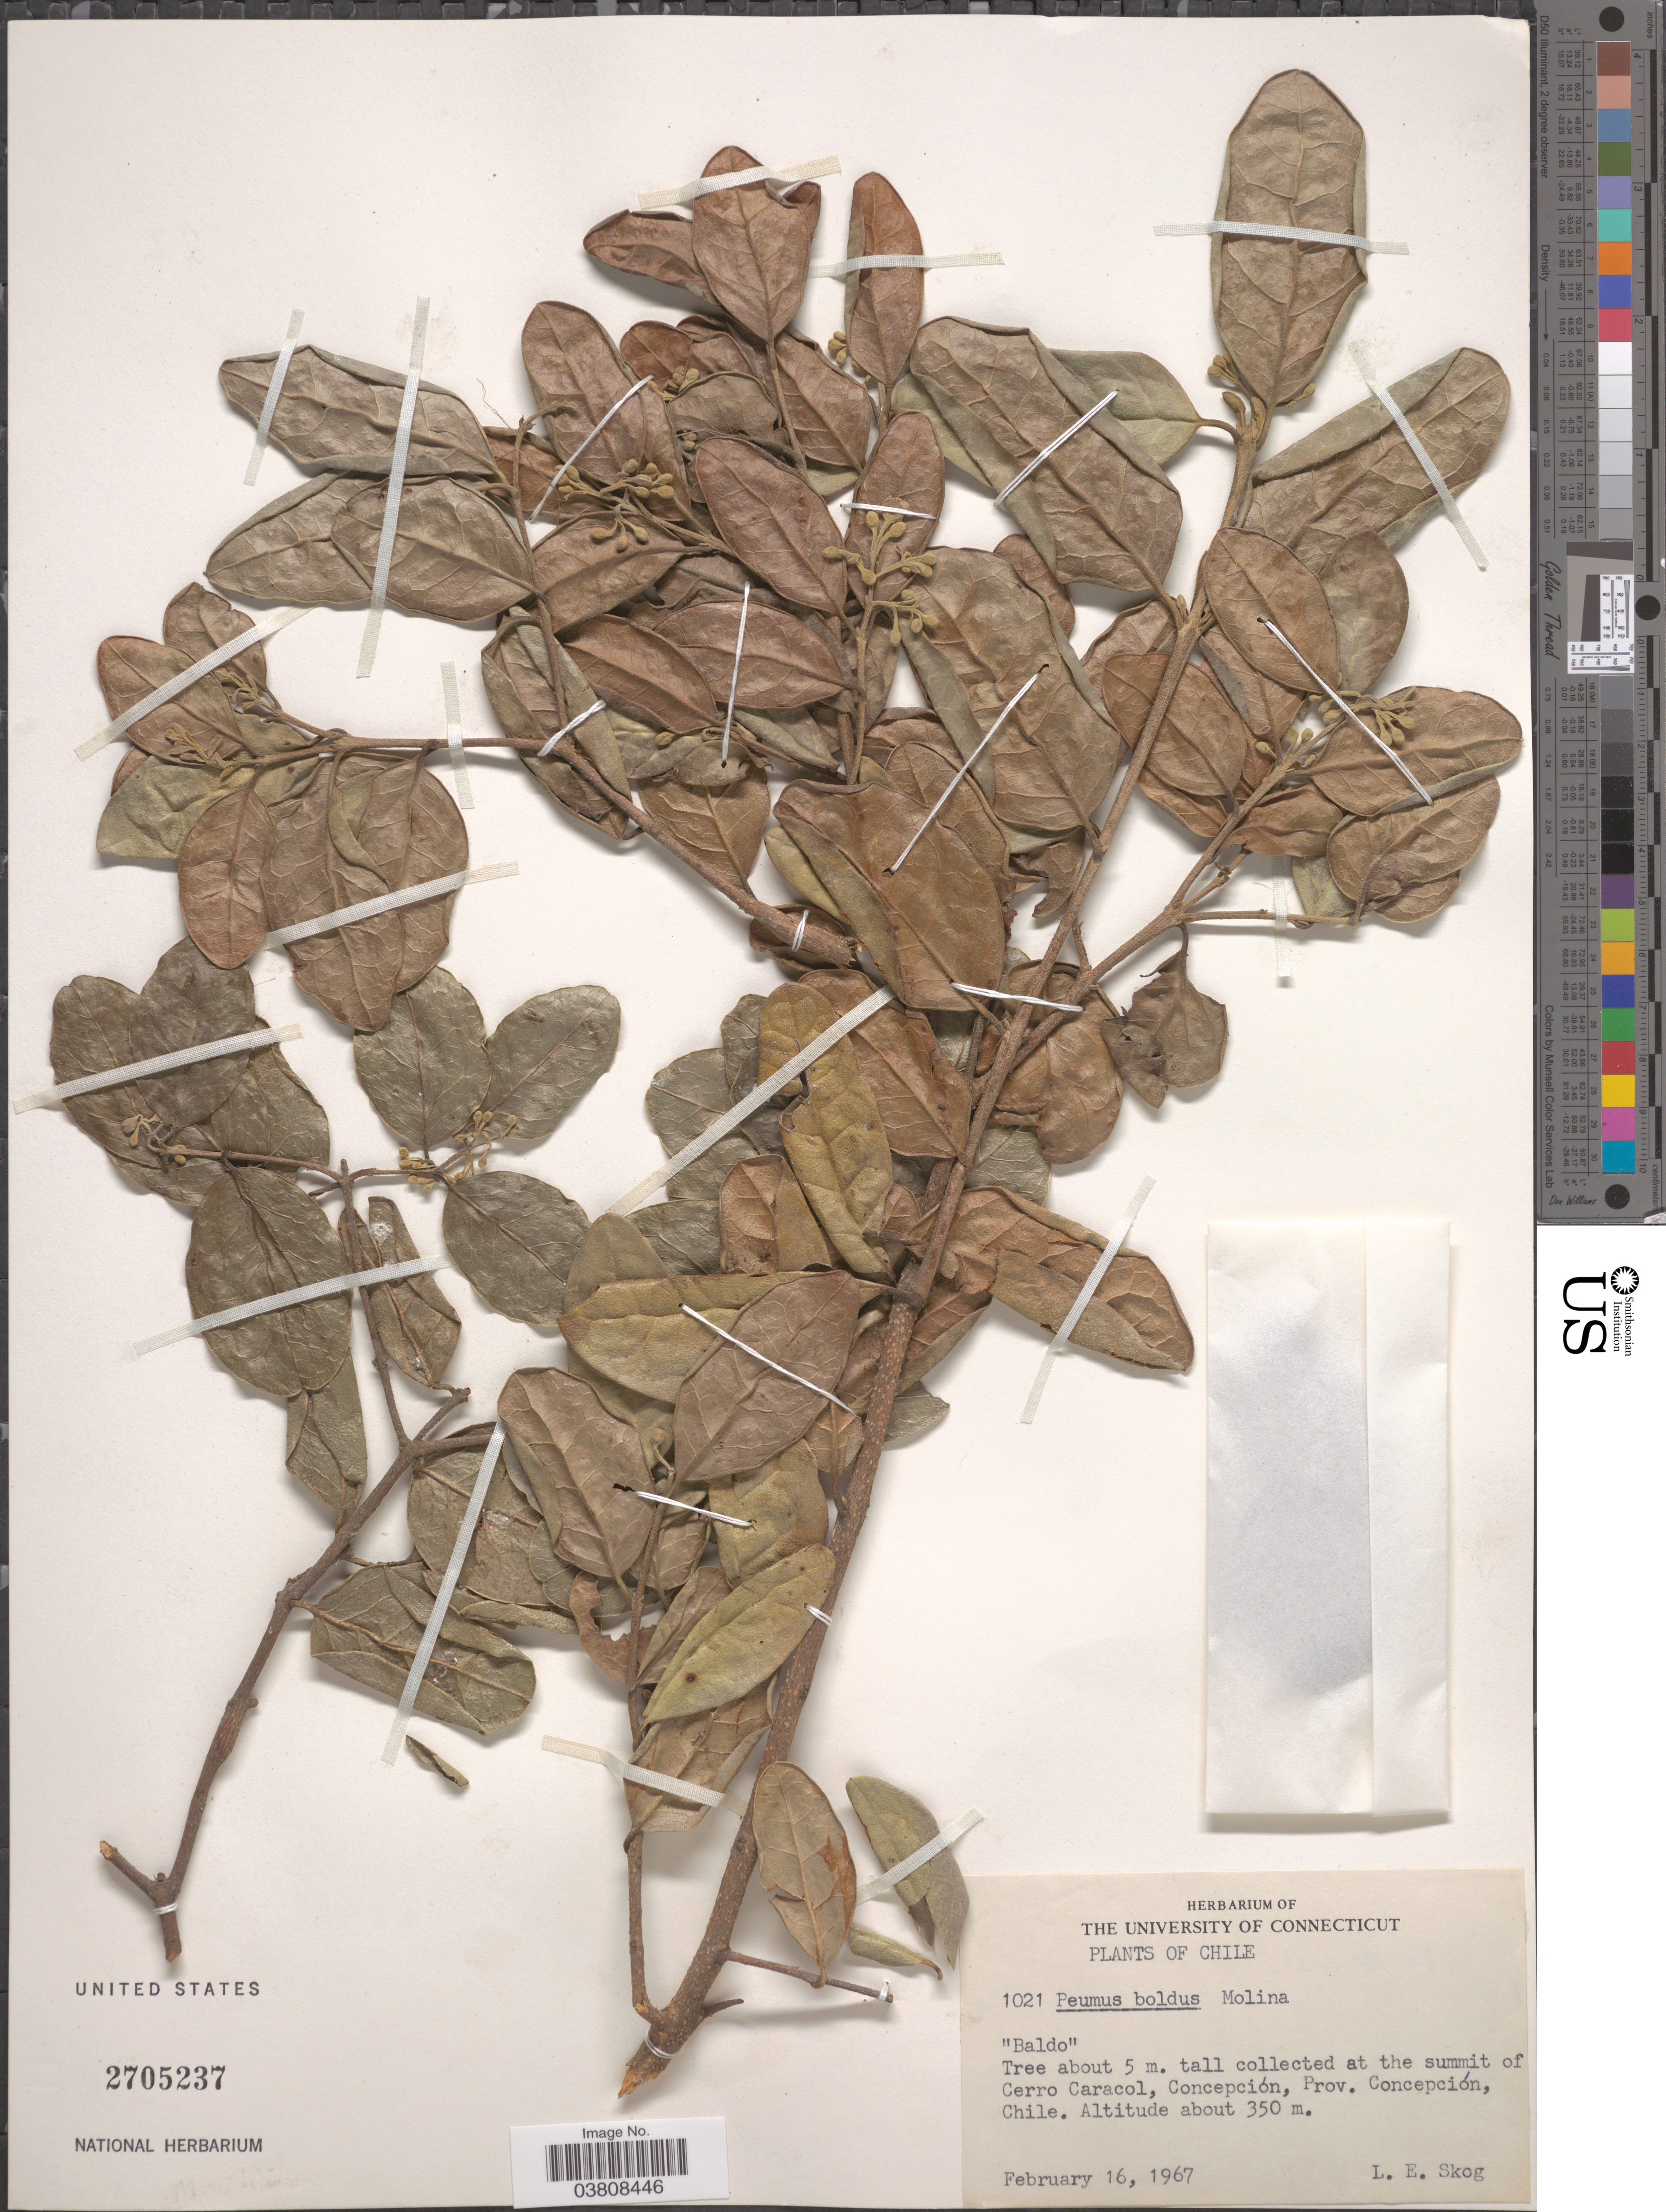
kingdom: Plantae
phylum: Tracheophyta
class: Magnoliopsida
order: Laurales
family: Monimiaceae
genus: Peumus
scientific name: Peumus boldus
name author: Molina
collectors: L. E. Skog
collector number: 1021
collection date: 1967-02-16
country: Chile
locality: At the summit of Cerro Caracol, Concepción, Prov. Concepción.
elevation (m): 350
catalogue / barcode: US 2705237